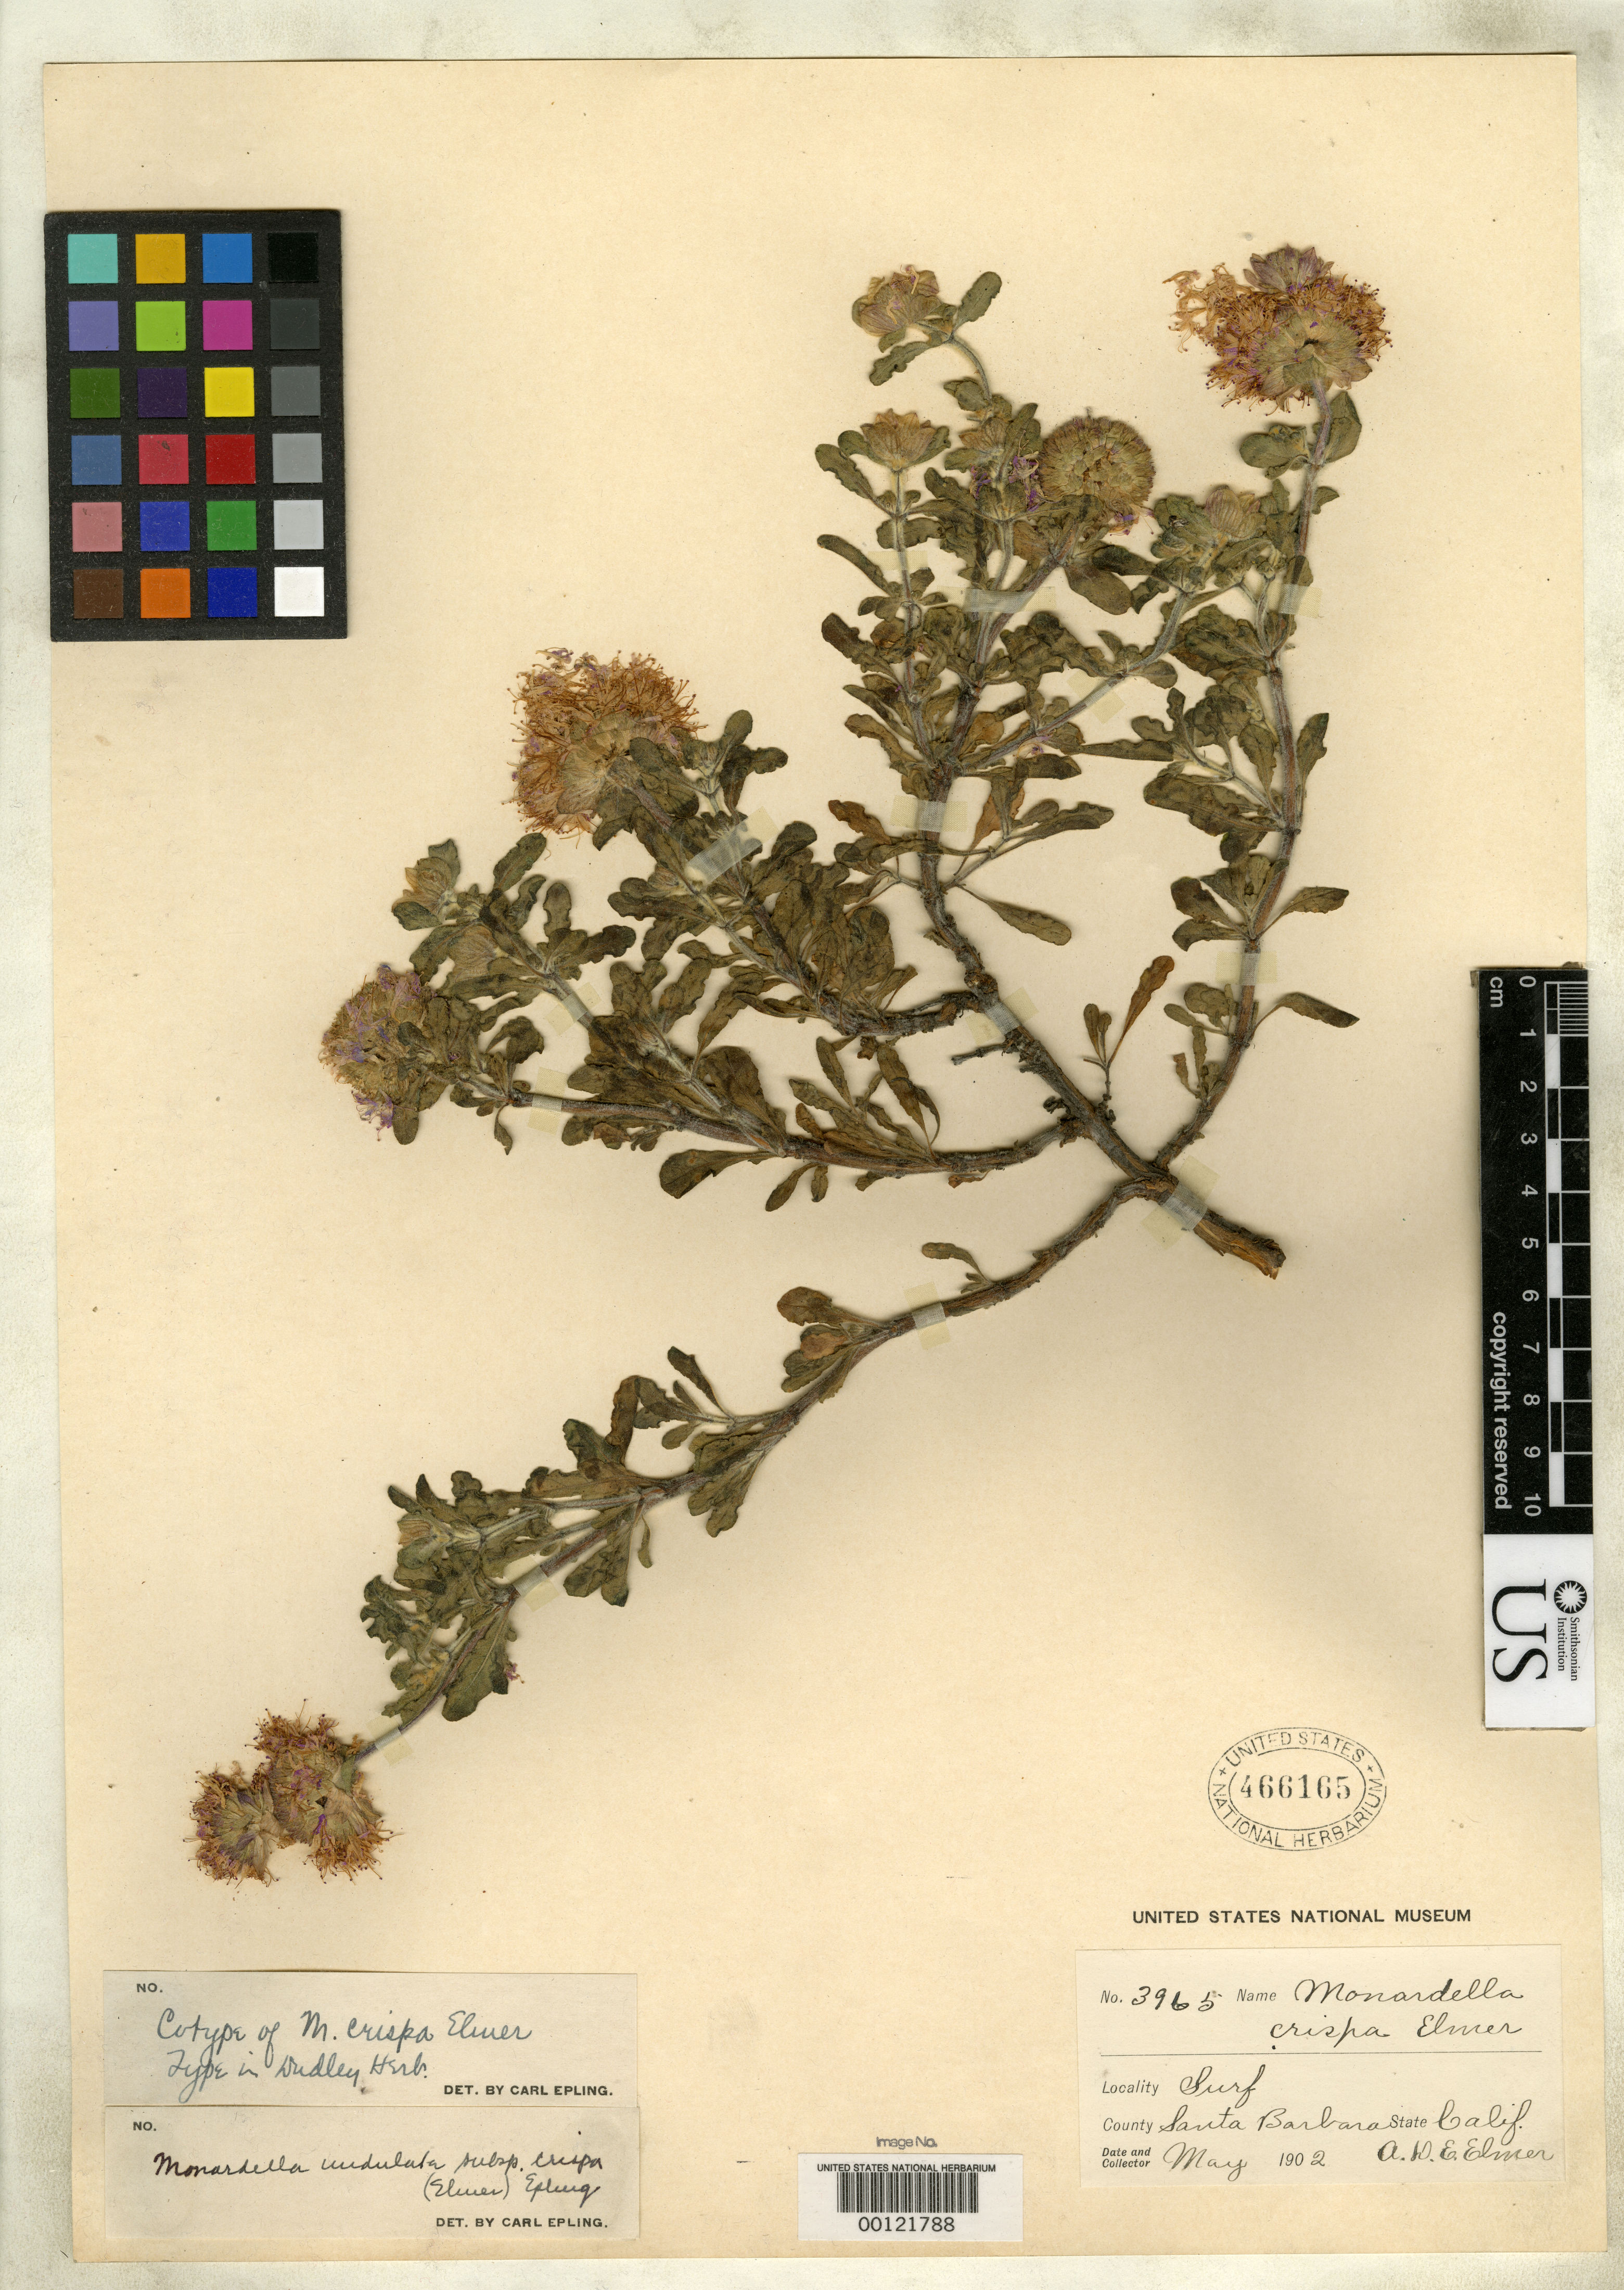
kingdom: Plantae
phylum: Tracheophyta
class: Magnoliopsida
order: Lamiales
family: Lamiaceae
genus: Monardella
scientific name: Monardella crispa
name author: Elmer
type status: Isotype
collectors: A. D. E. Elmer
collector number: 3965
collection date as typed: May 1902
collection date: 1902-05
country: United States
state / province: California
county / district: Santa Barbara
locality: Surf.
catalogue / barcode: US 466165